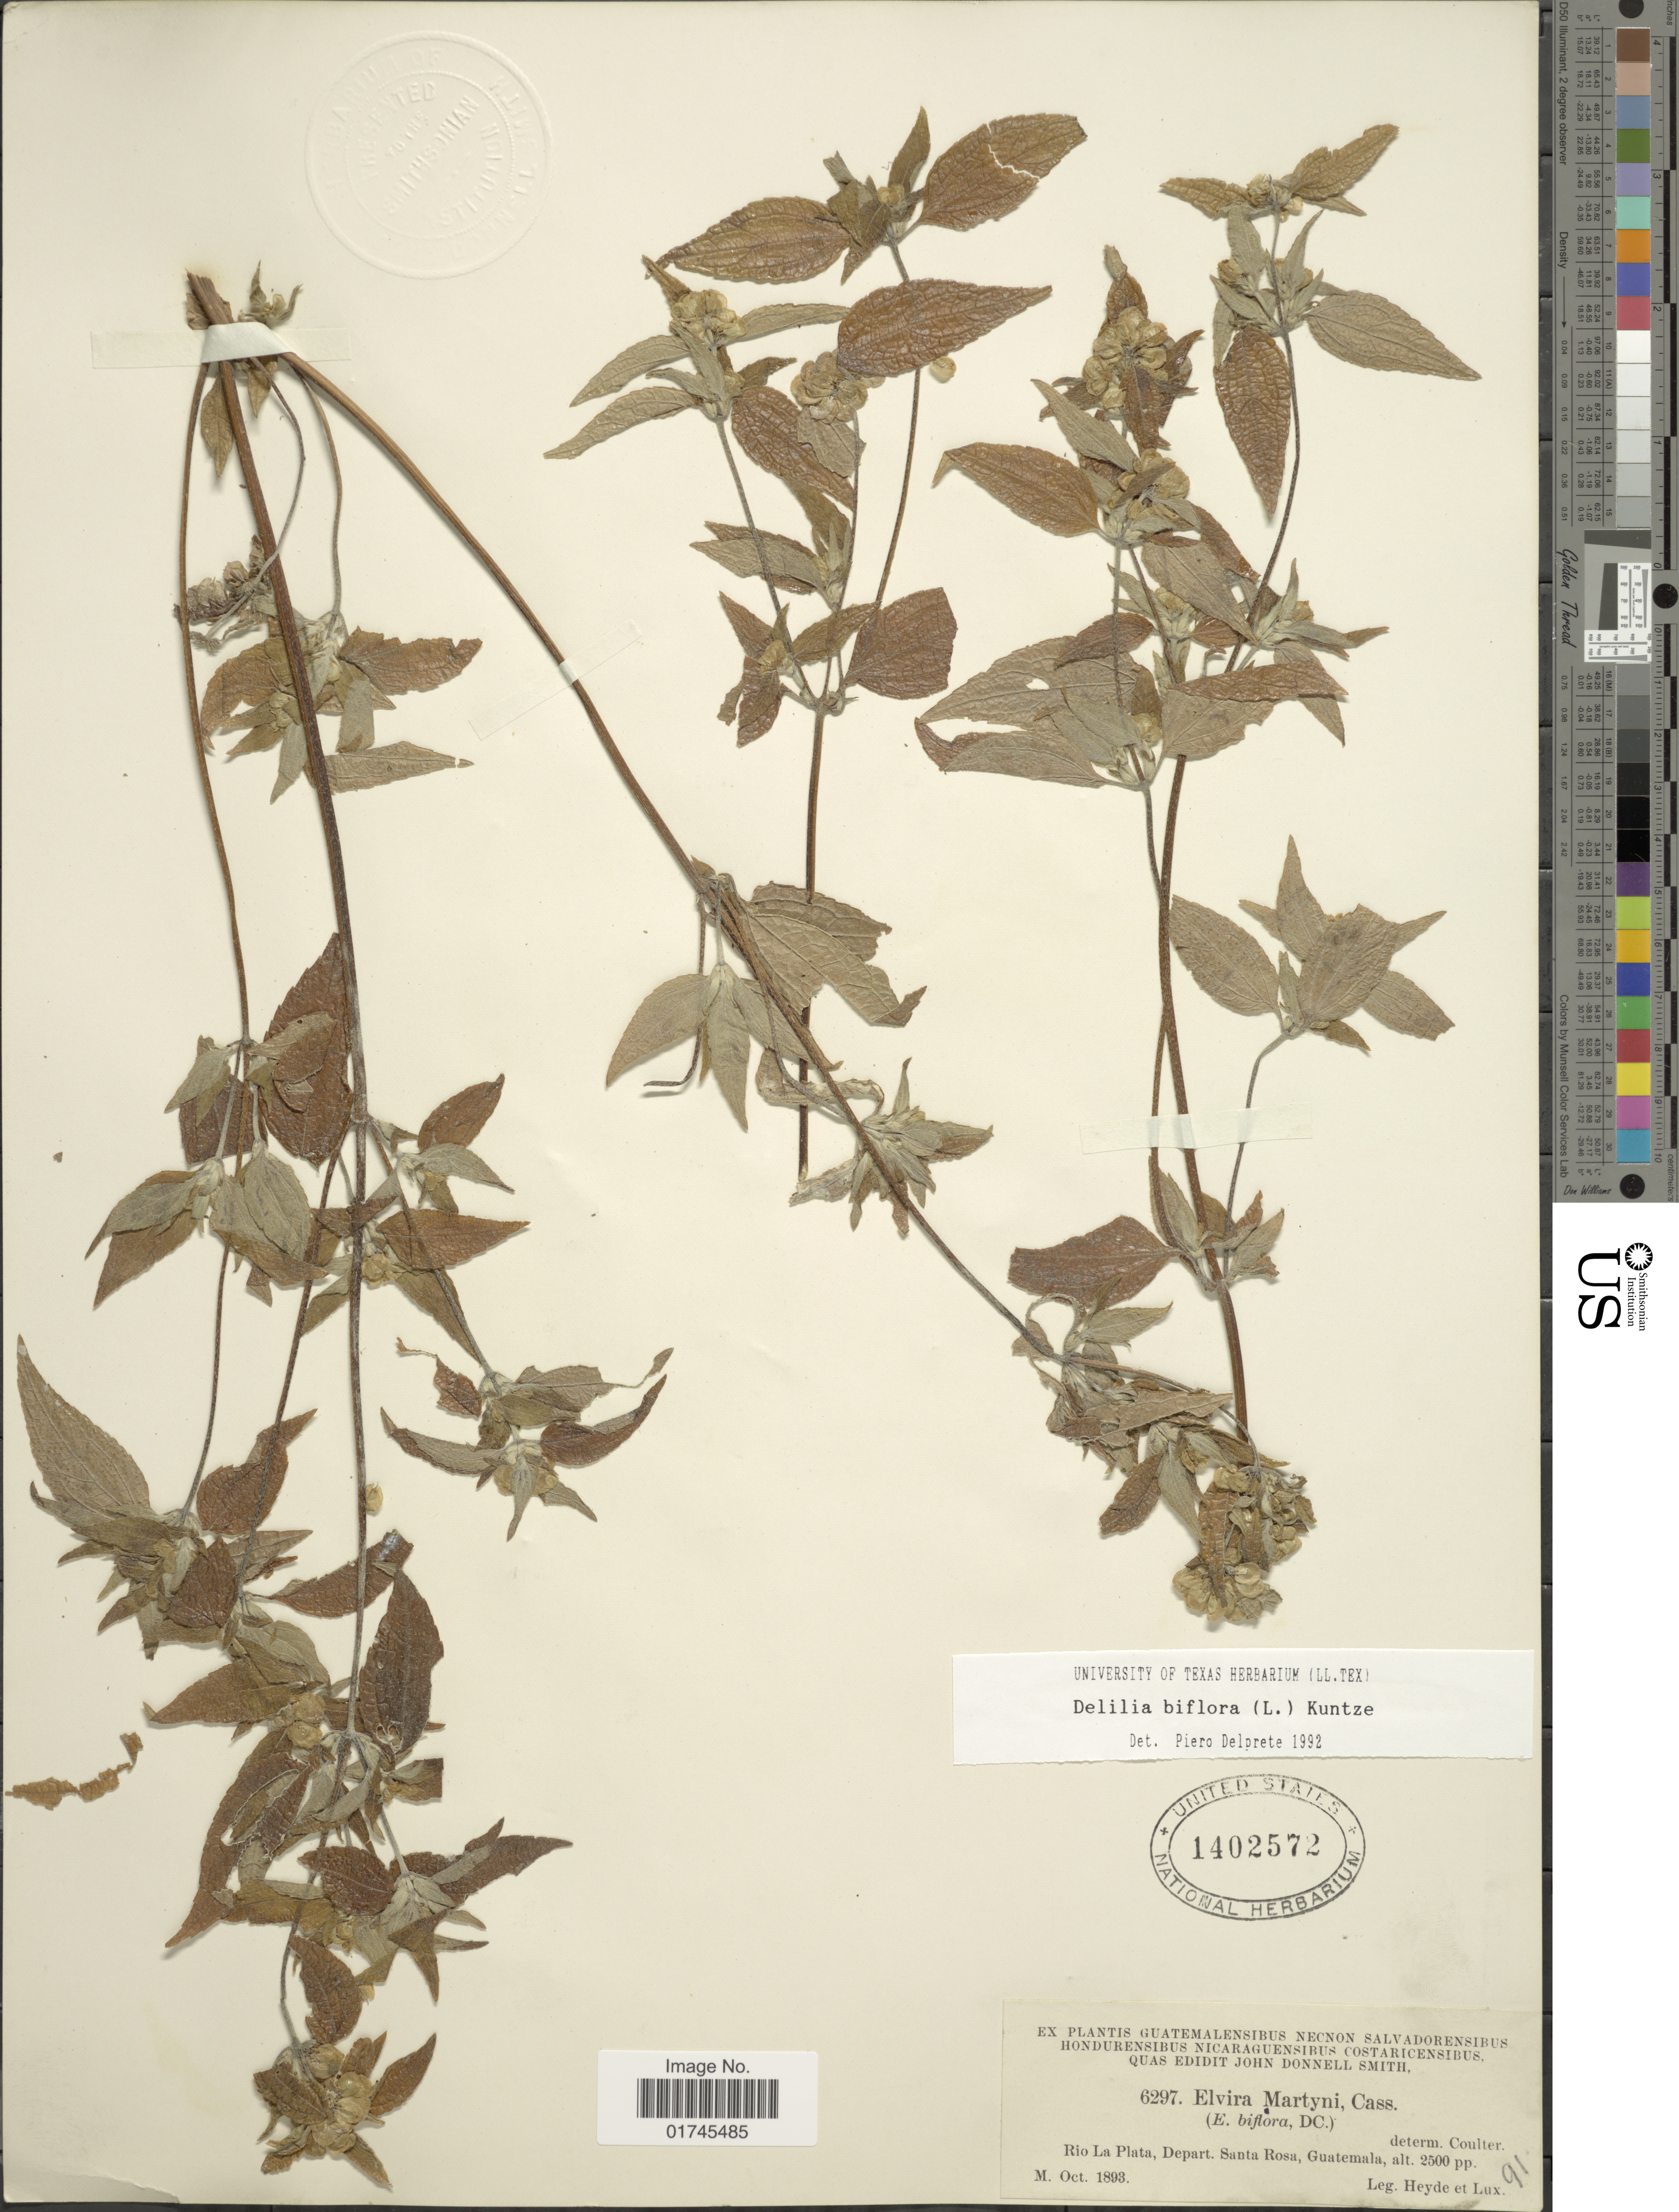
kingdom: Plantae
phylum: Tracheophyta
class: Magnoliopsida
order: Asterales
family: Asteraceae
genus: Delilia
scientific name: Delilia biflora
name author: (L.) Kuntze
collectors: Heyde & Lux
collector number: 6297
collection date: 1893-10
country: Guatemala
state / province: Santa Rosa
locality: Rio La Plata, Depart. Santa Rosa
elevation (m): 762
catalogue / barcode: US 1402572